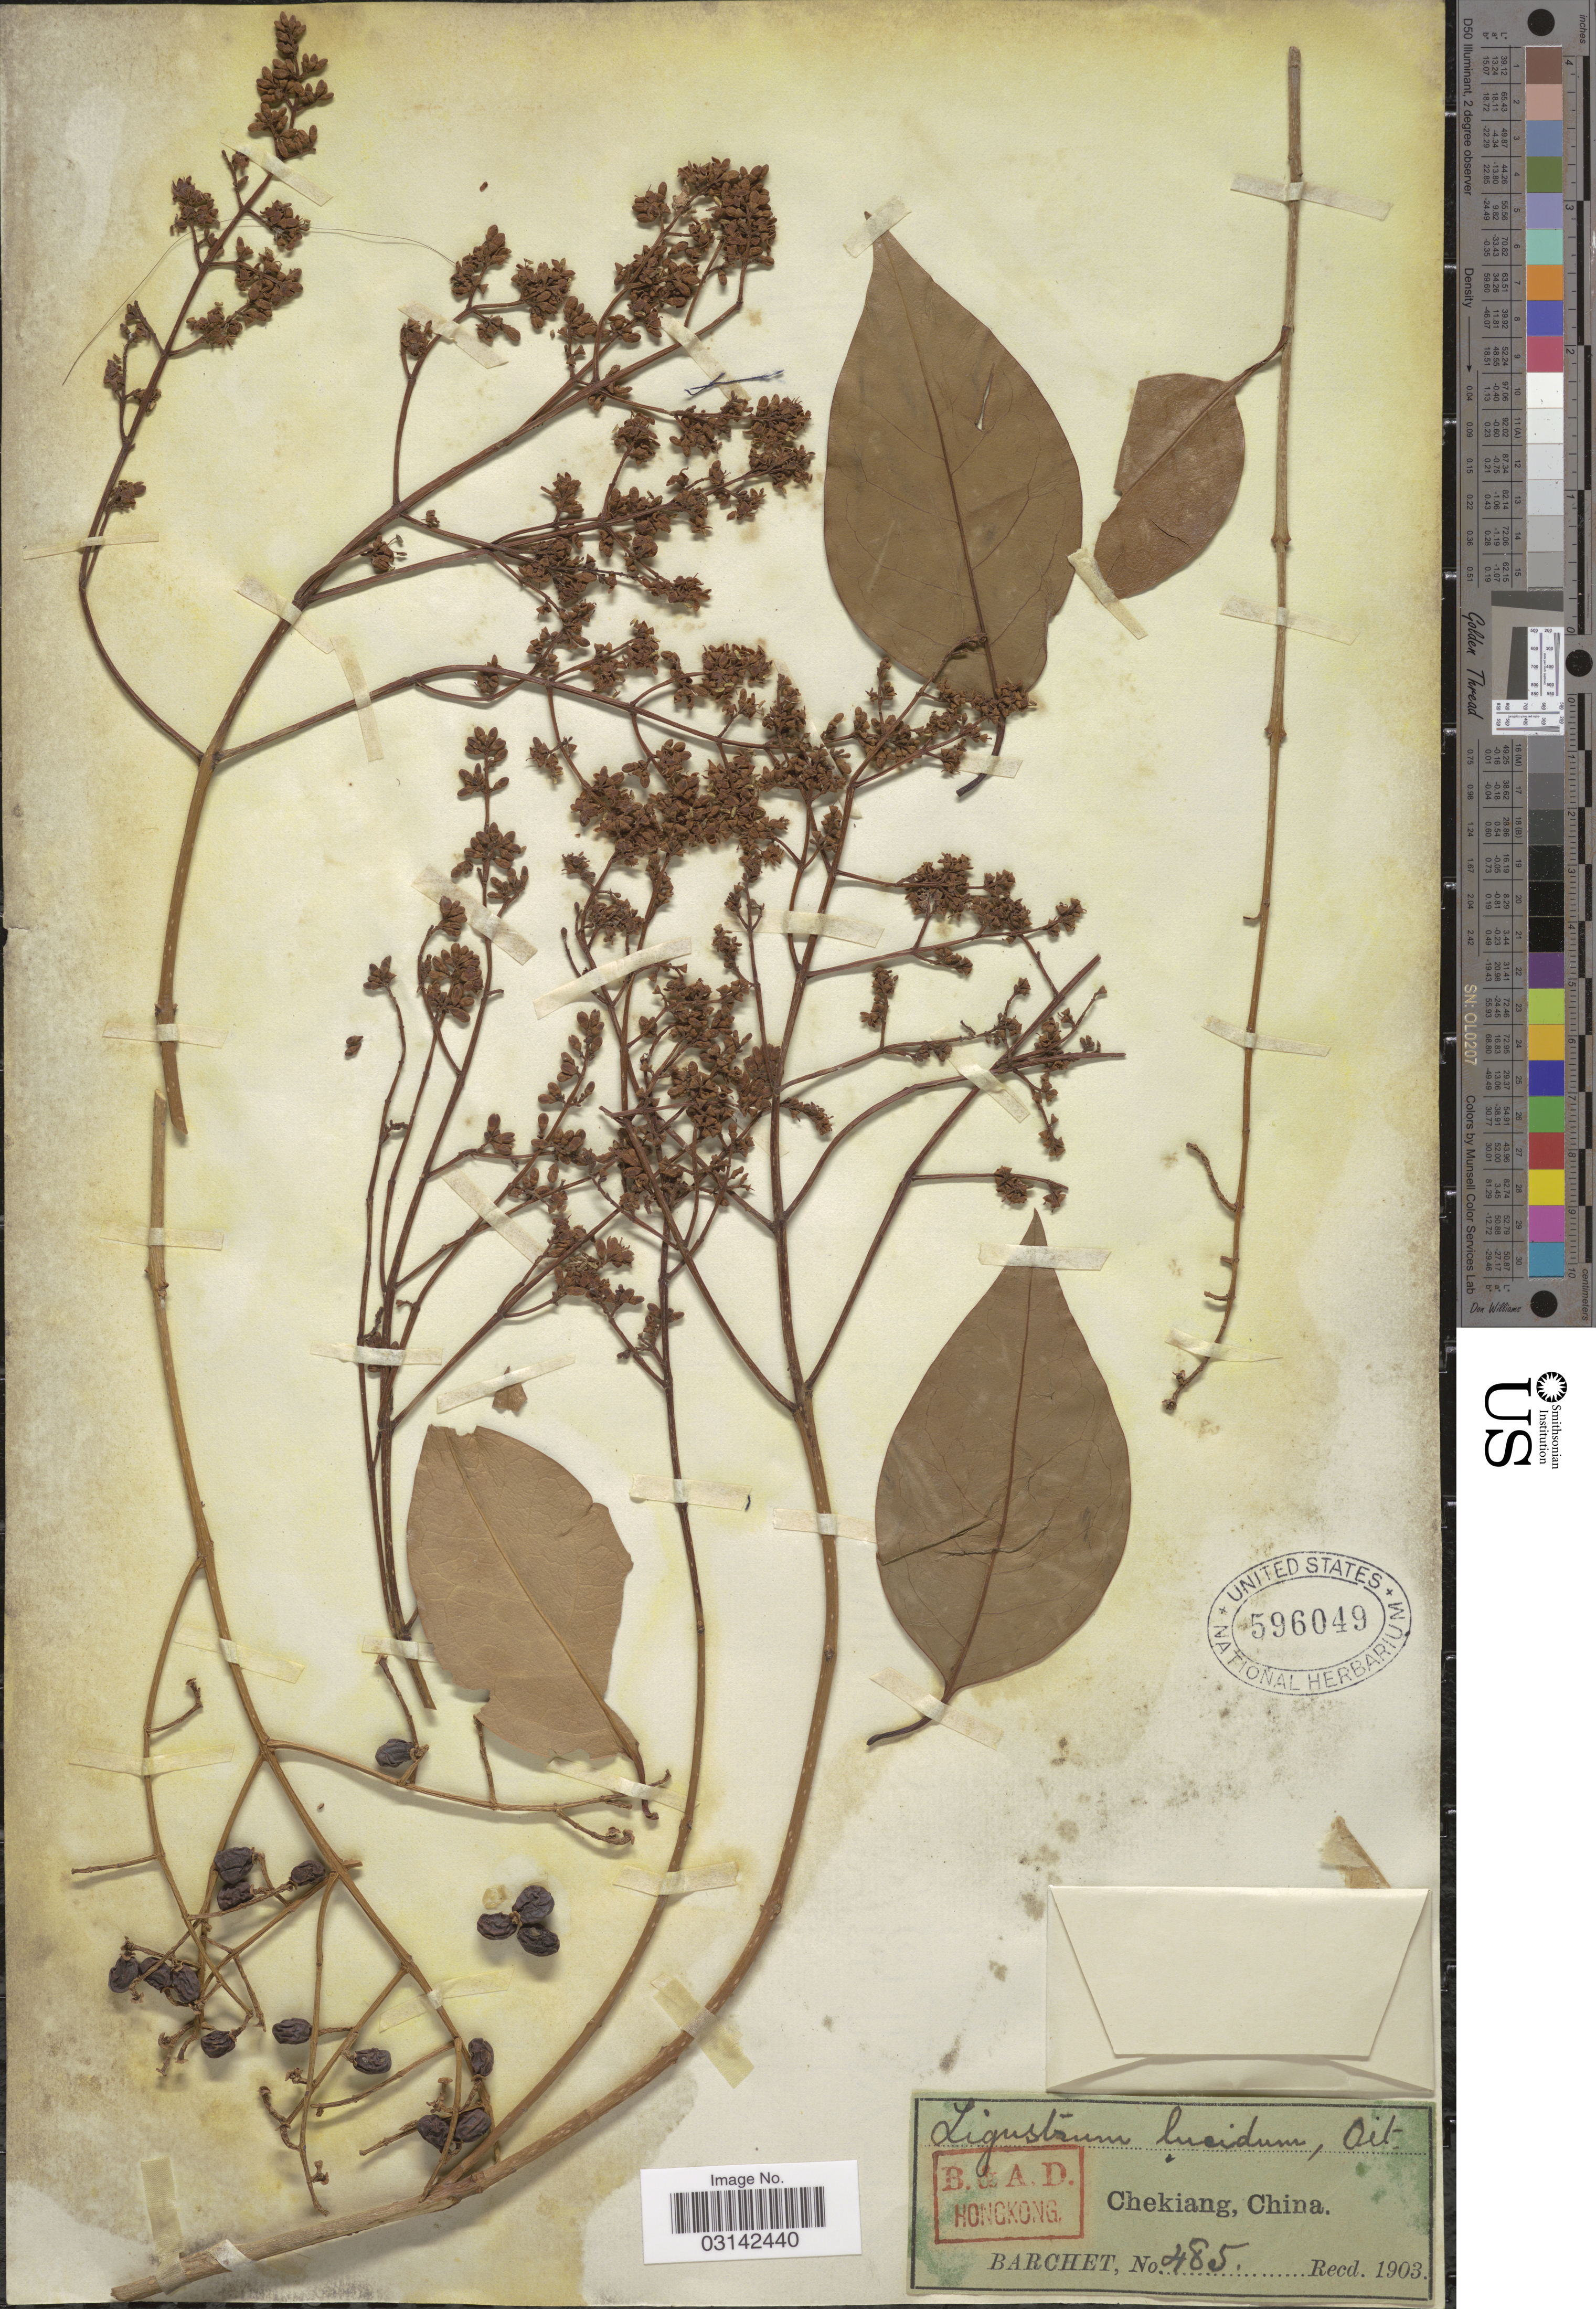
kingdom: Plantae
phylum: Tracheophyta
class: Magnoliopsida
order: Lamiales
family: Oleaceae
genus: Ligustrum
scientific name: Ligustrum lucidum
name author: W.T. Aiton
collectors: S. P. Barchet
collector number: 485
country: China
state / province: Zhejiang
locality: Chekiang.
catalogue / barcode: US 596049